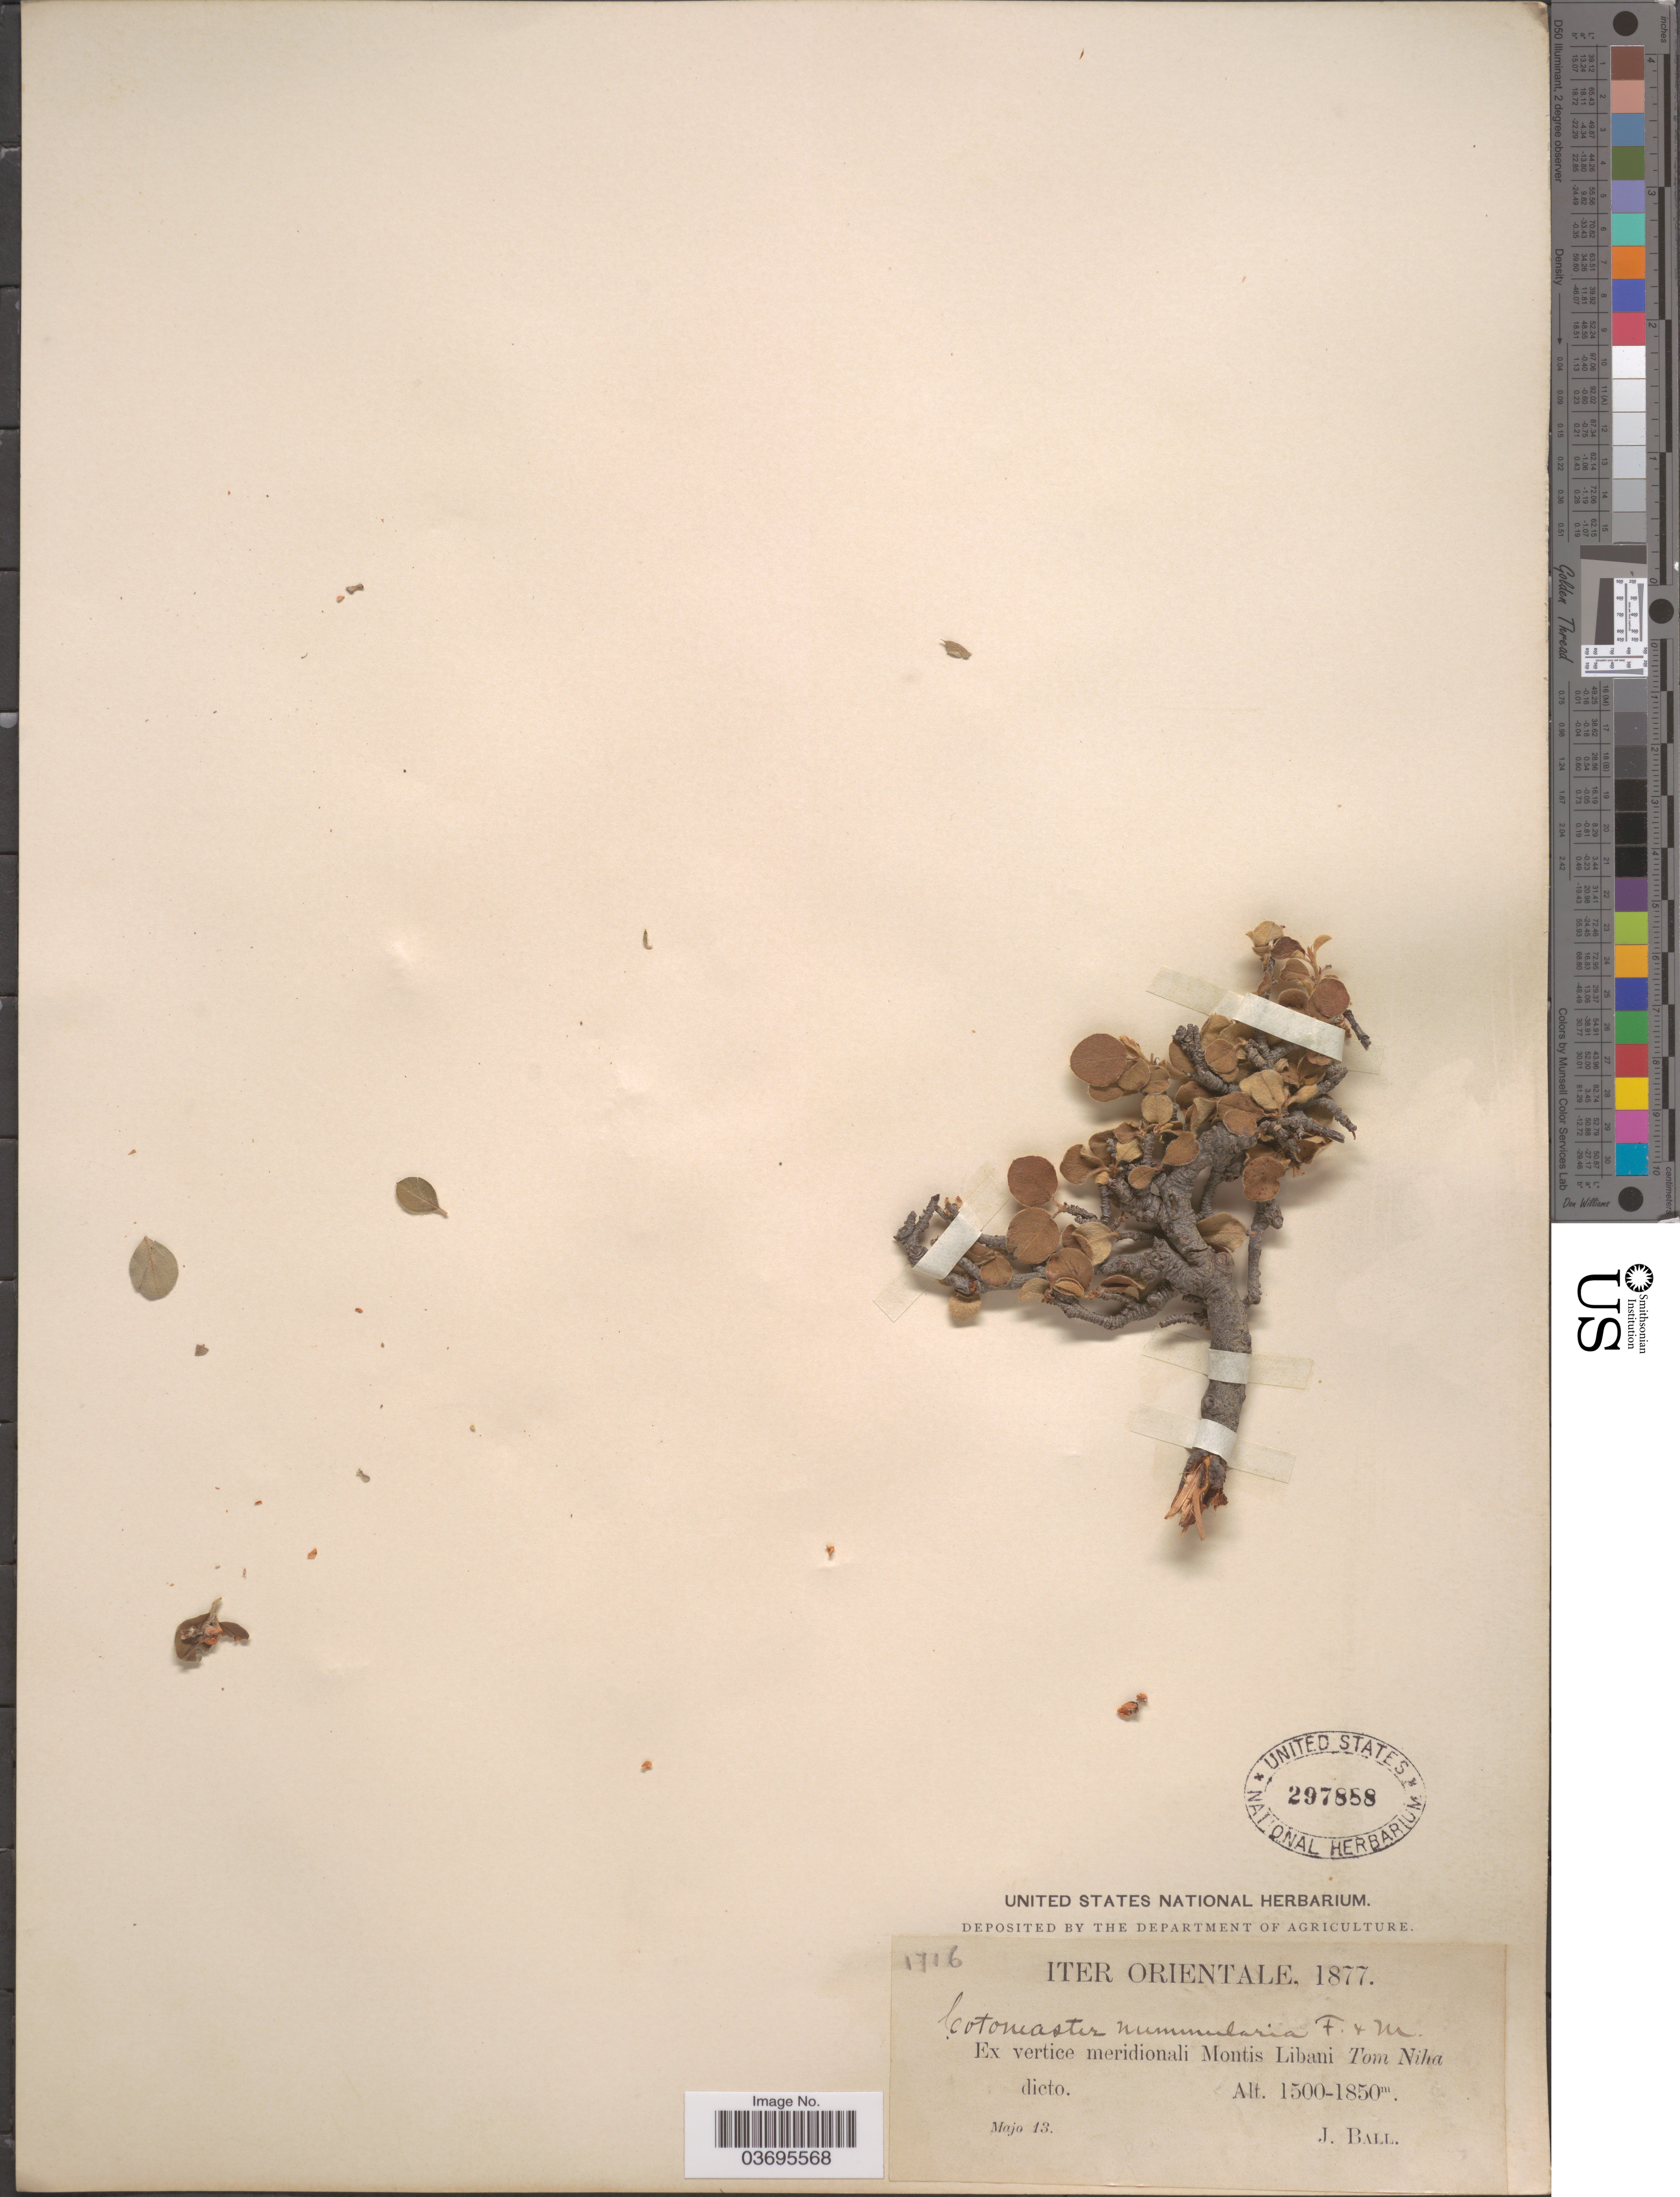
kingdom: Plantae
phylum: Tracheophyta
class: Magnoliopsida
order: Rosales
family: Rosaceae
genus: Cotoneaster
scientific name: Cotoneaster racemiflorus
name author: (Desf.) K. Koch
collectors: J. Ball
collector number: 1716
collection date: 1877-05-13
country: Lebanon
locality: Iter Orientale. Ex vertice meridionali Montis Libani Tom Niha dicto.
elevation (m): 1500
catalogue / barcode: US 297858